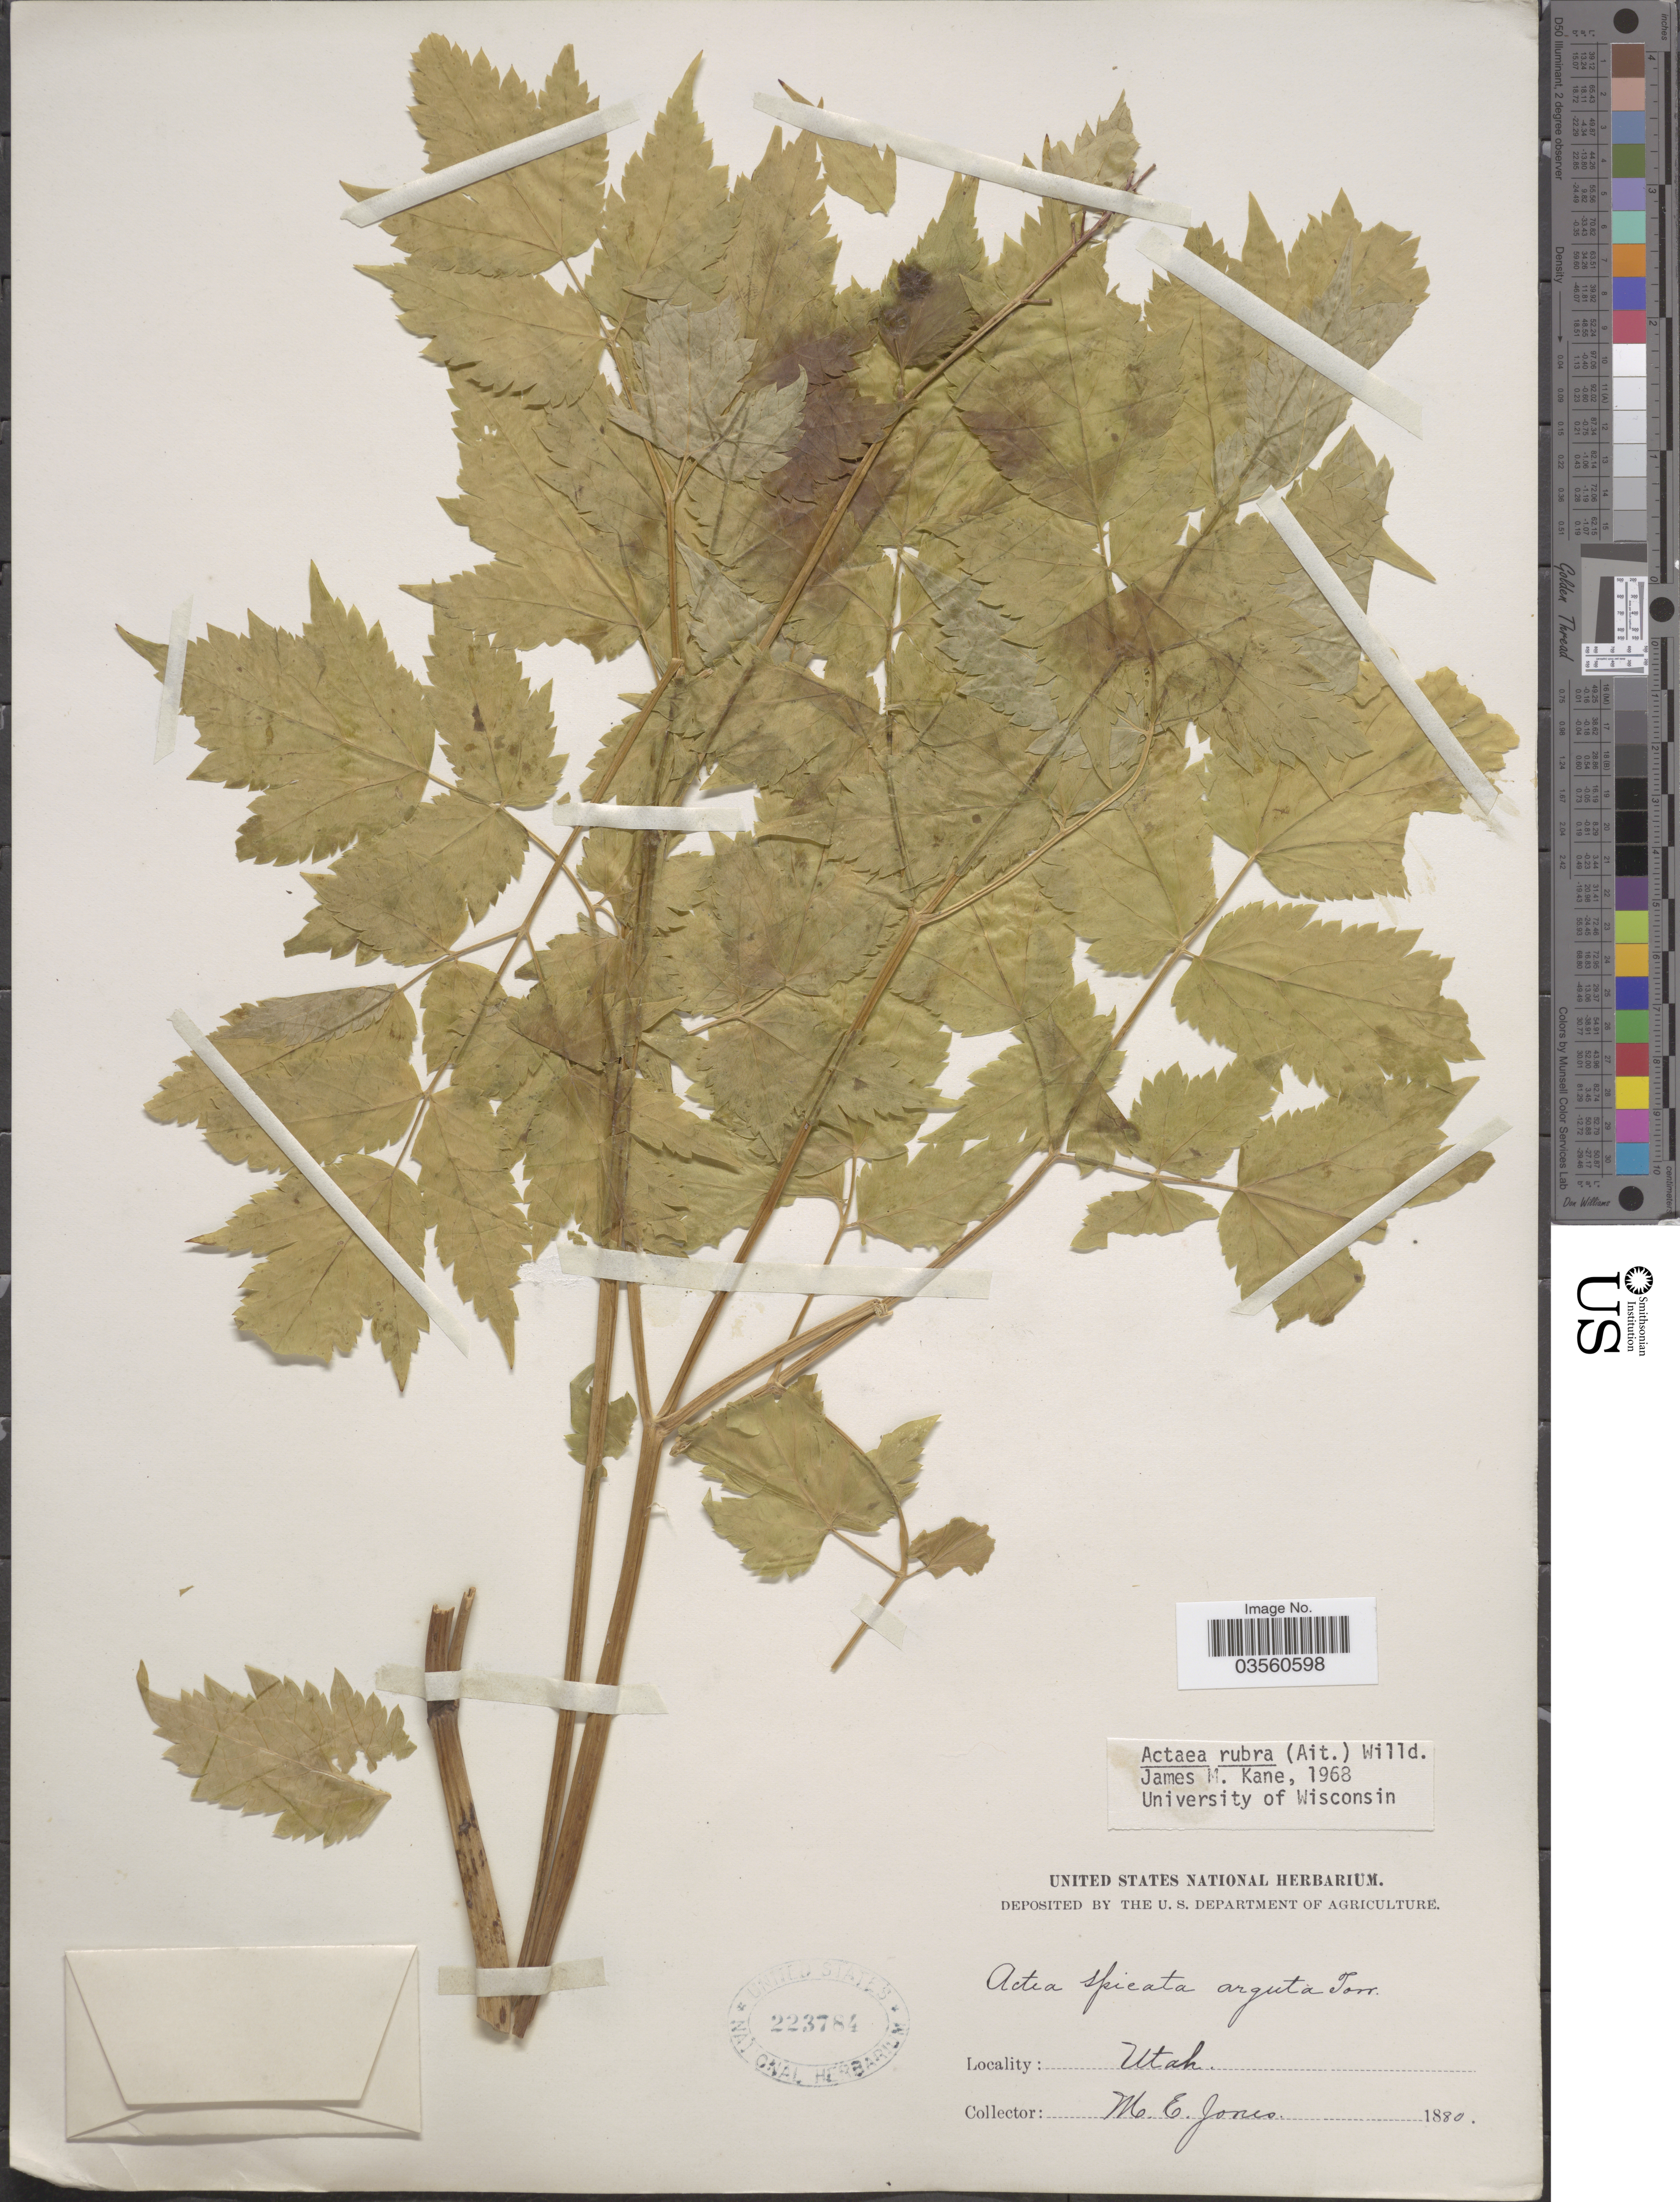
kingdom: Plantae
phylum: Tracheophyta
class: Magnoliopsida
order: Ranunculales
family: Ranunculaceae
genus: Actaea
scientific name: Actaea rubra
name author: (Aiton) Willd.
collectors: M. E. Jones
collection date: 1880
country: United States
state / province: Utah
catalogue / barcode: US 223784